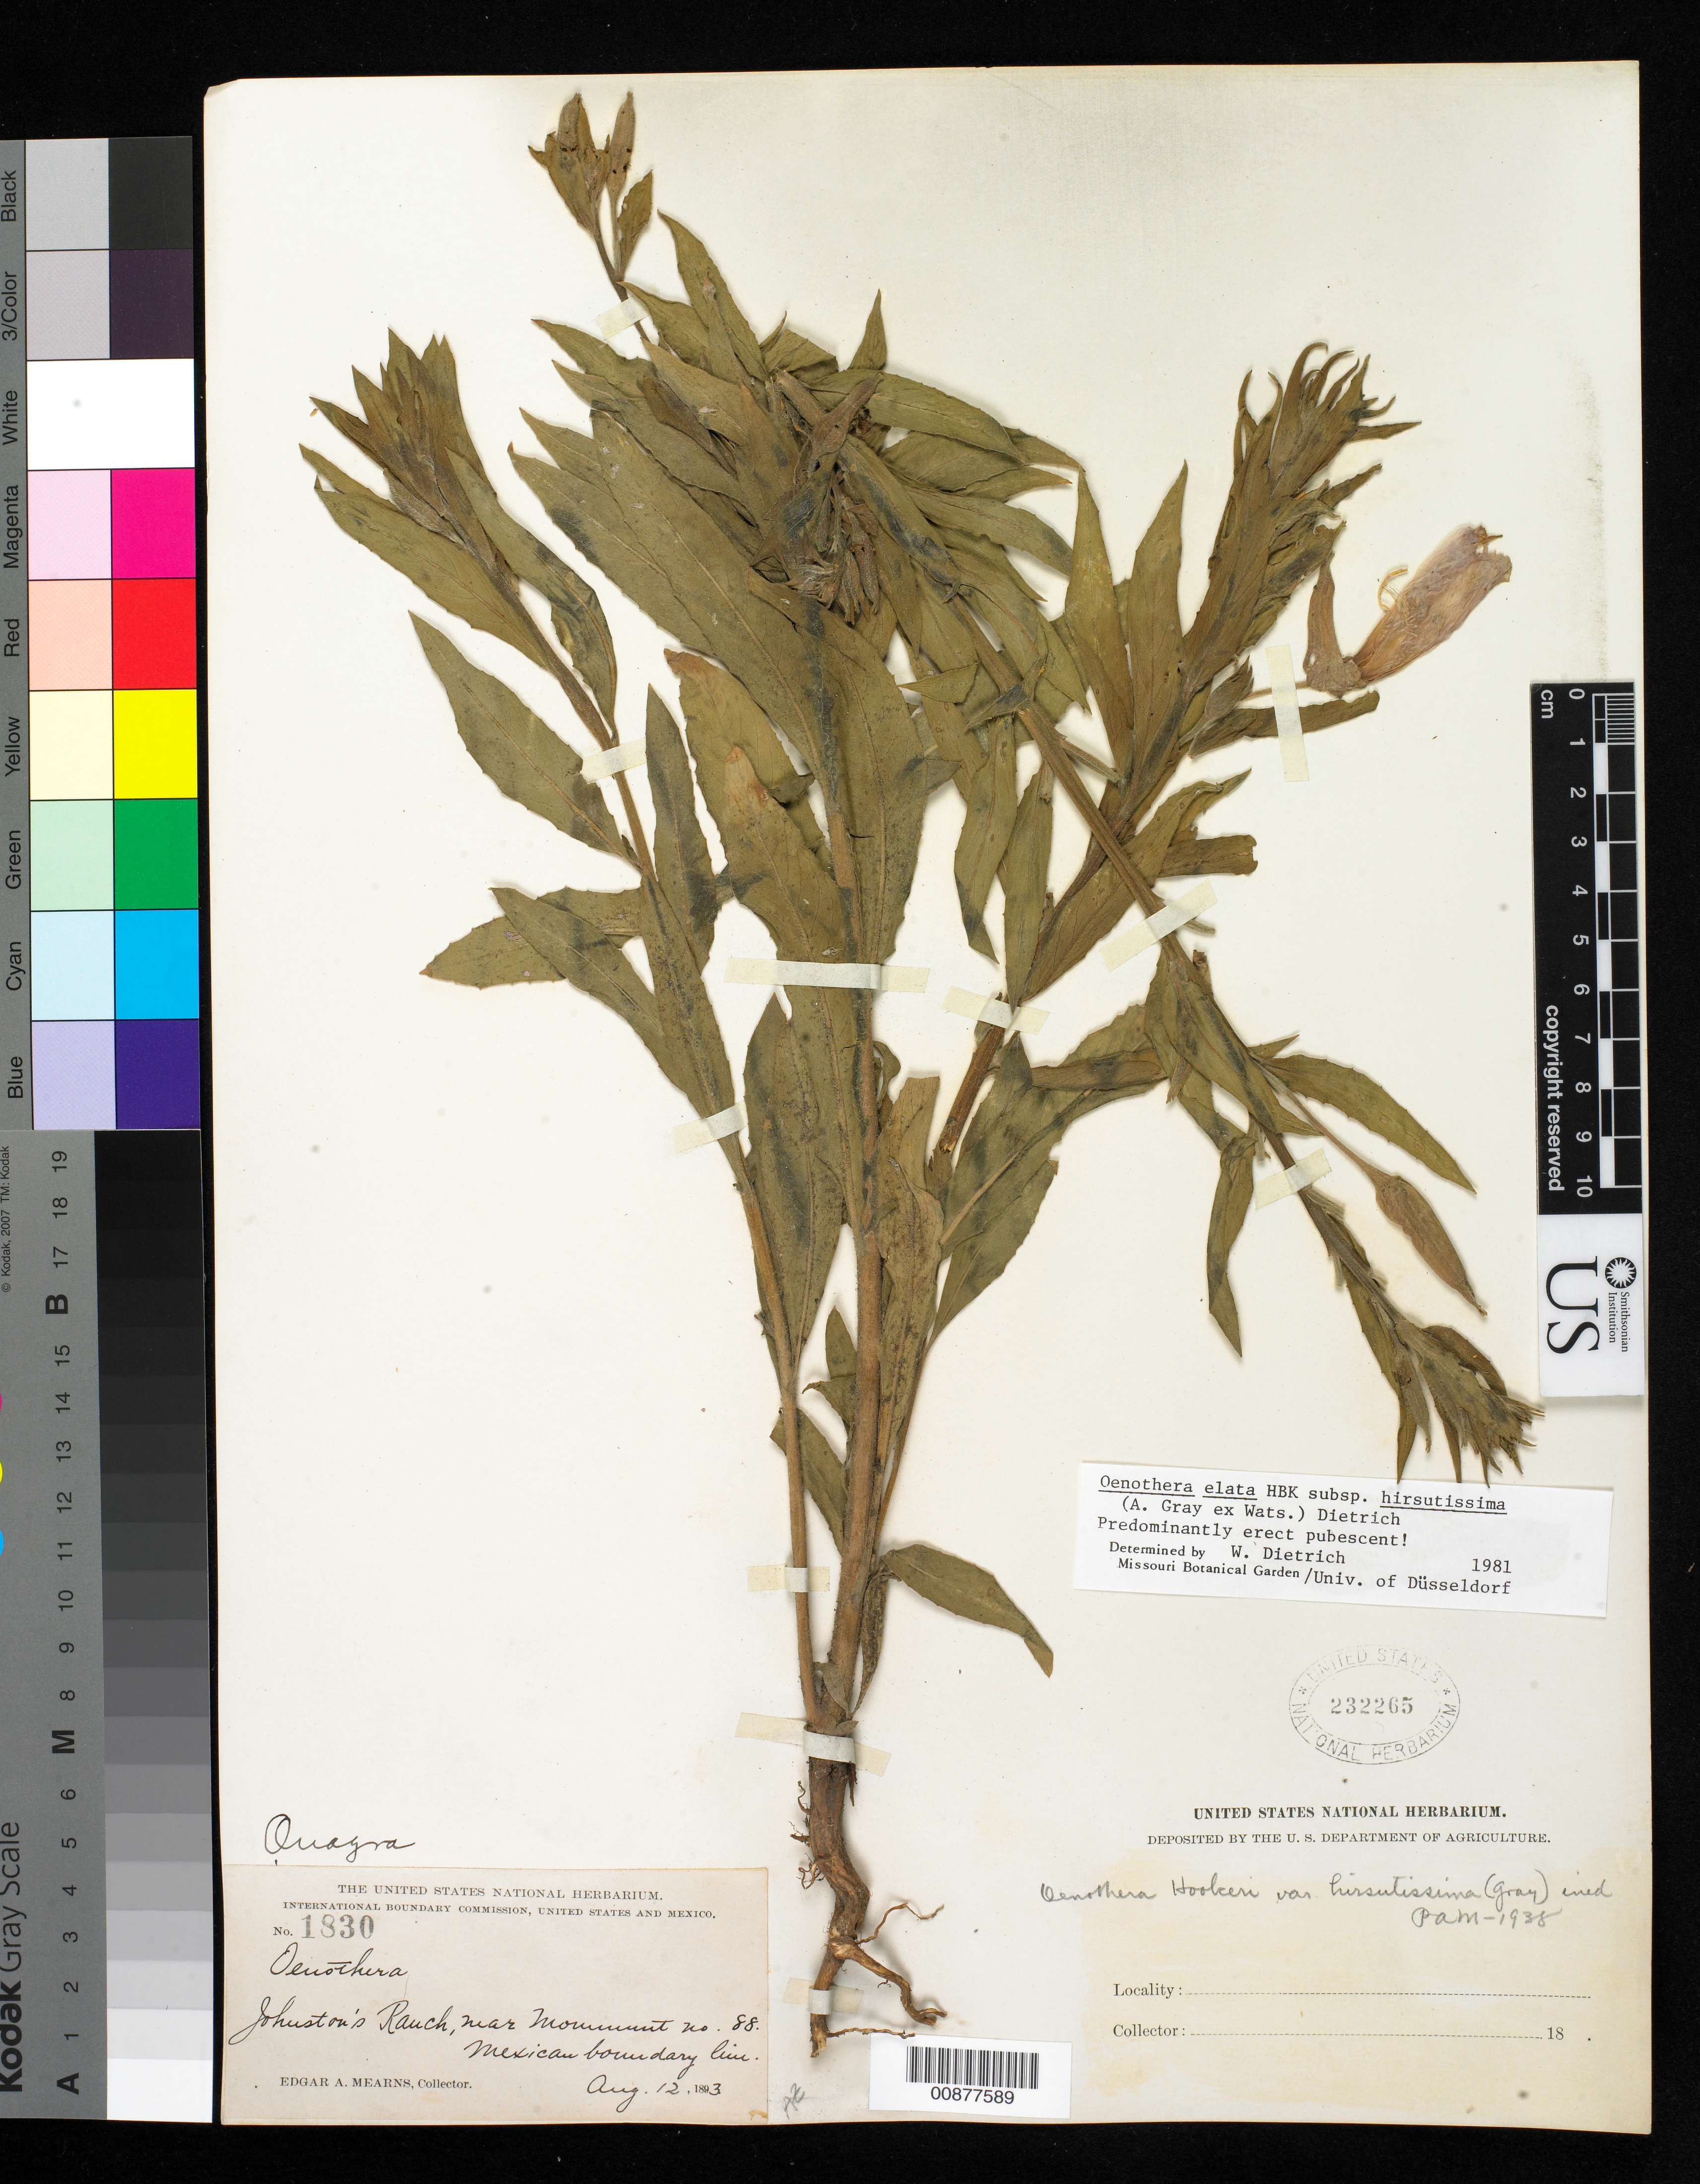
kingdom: Plantae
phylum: Tracheophyta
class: Magnoliopsida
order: Myrtales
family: Onagraceae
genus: Oenothera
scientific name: Oenothera elata subsp. hirsutissima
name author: (A. Gray ex S. Watson) W. Dietr.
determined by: Dietrich, W.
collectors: E. A. Mearns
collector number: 1830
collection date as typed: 12 Aug 1893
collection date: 1893-08-12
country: United States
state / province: Arizona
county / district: Cochise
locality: Johnston's Ranch, near monument no. 88. Mexican Boundary Line.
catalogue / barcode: US 232265